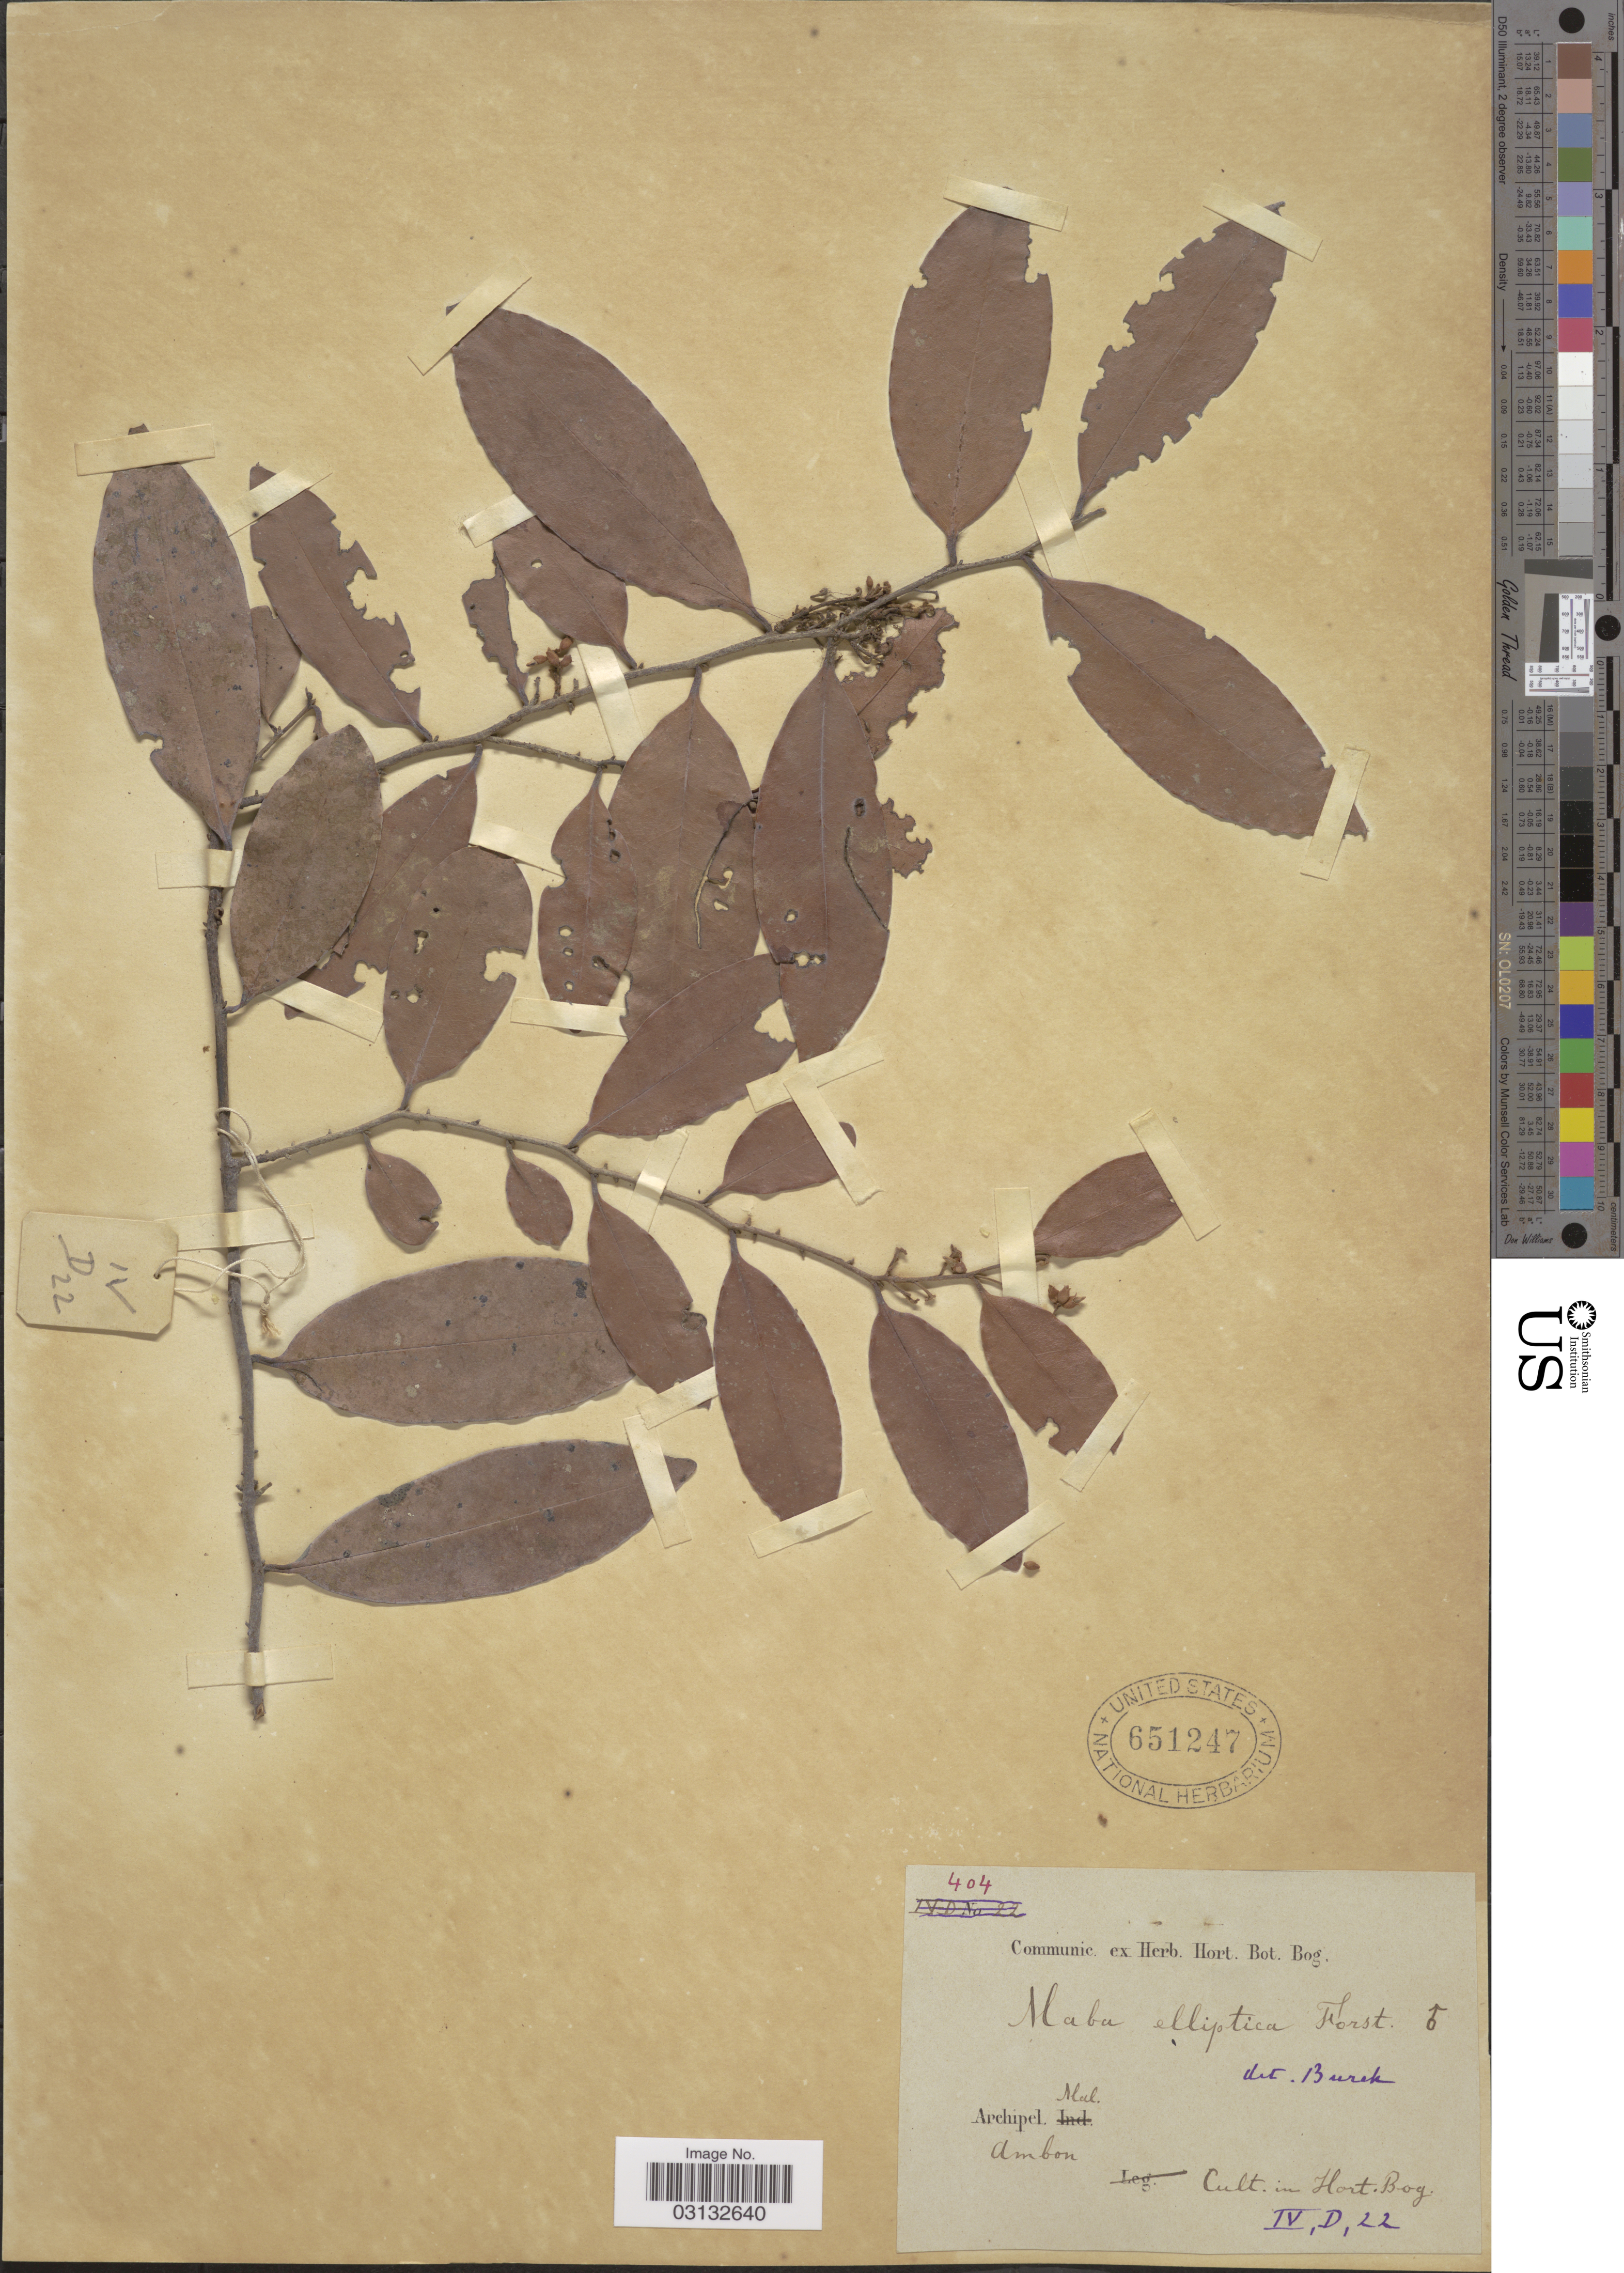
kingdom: Plantae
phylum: Tracheophyta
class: Magnoliopsida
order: Ericales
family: Ebenaceae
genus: Diospyros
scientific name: Diospyros elliptica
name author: P.S. Green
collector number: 404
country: Indonesia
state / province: Maluku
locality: Archipel Mul. Ambon. Cult. in Hort. Bog. IV, D, 22.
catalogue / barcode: US 651247